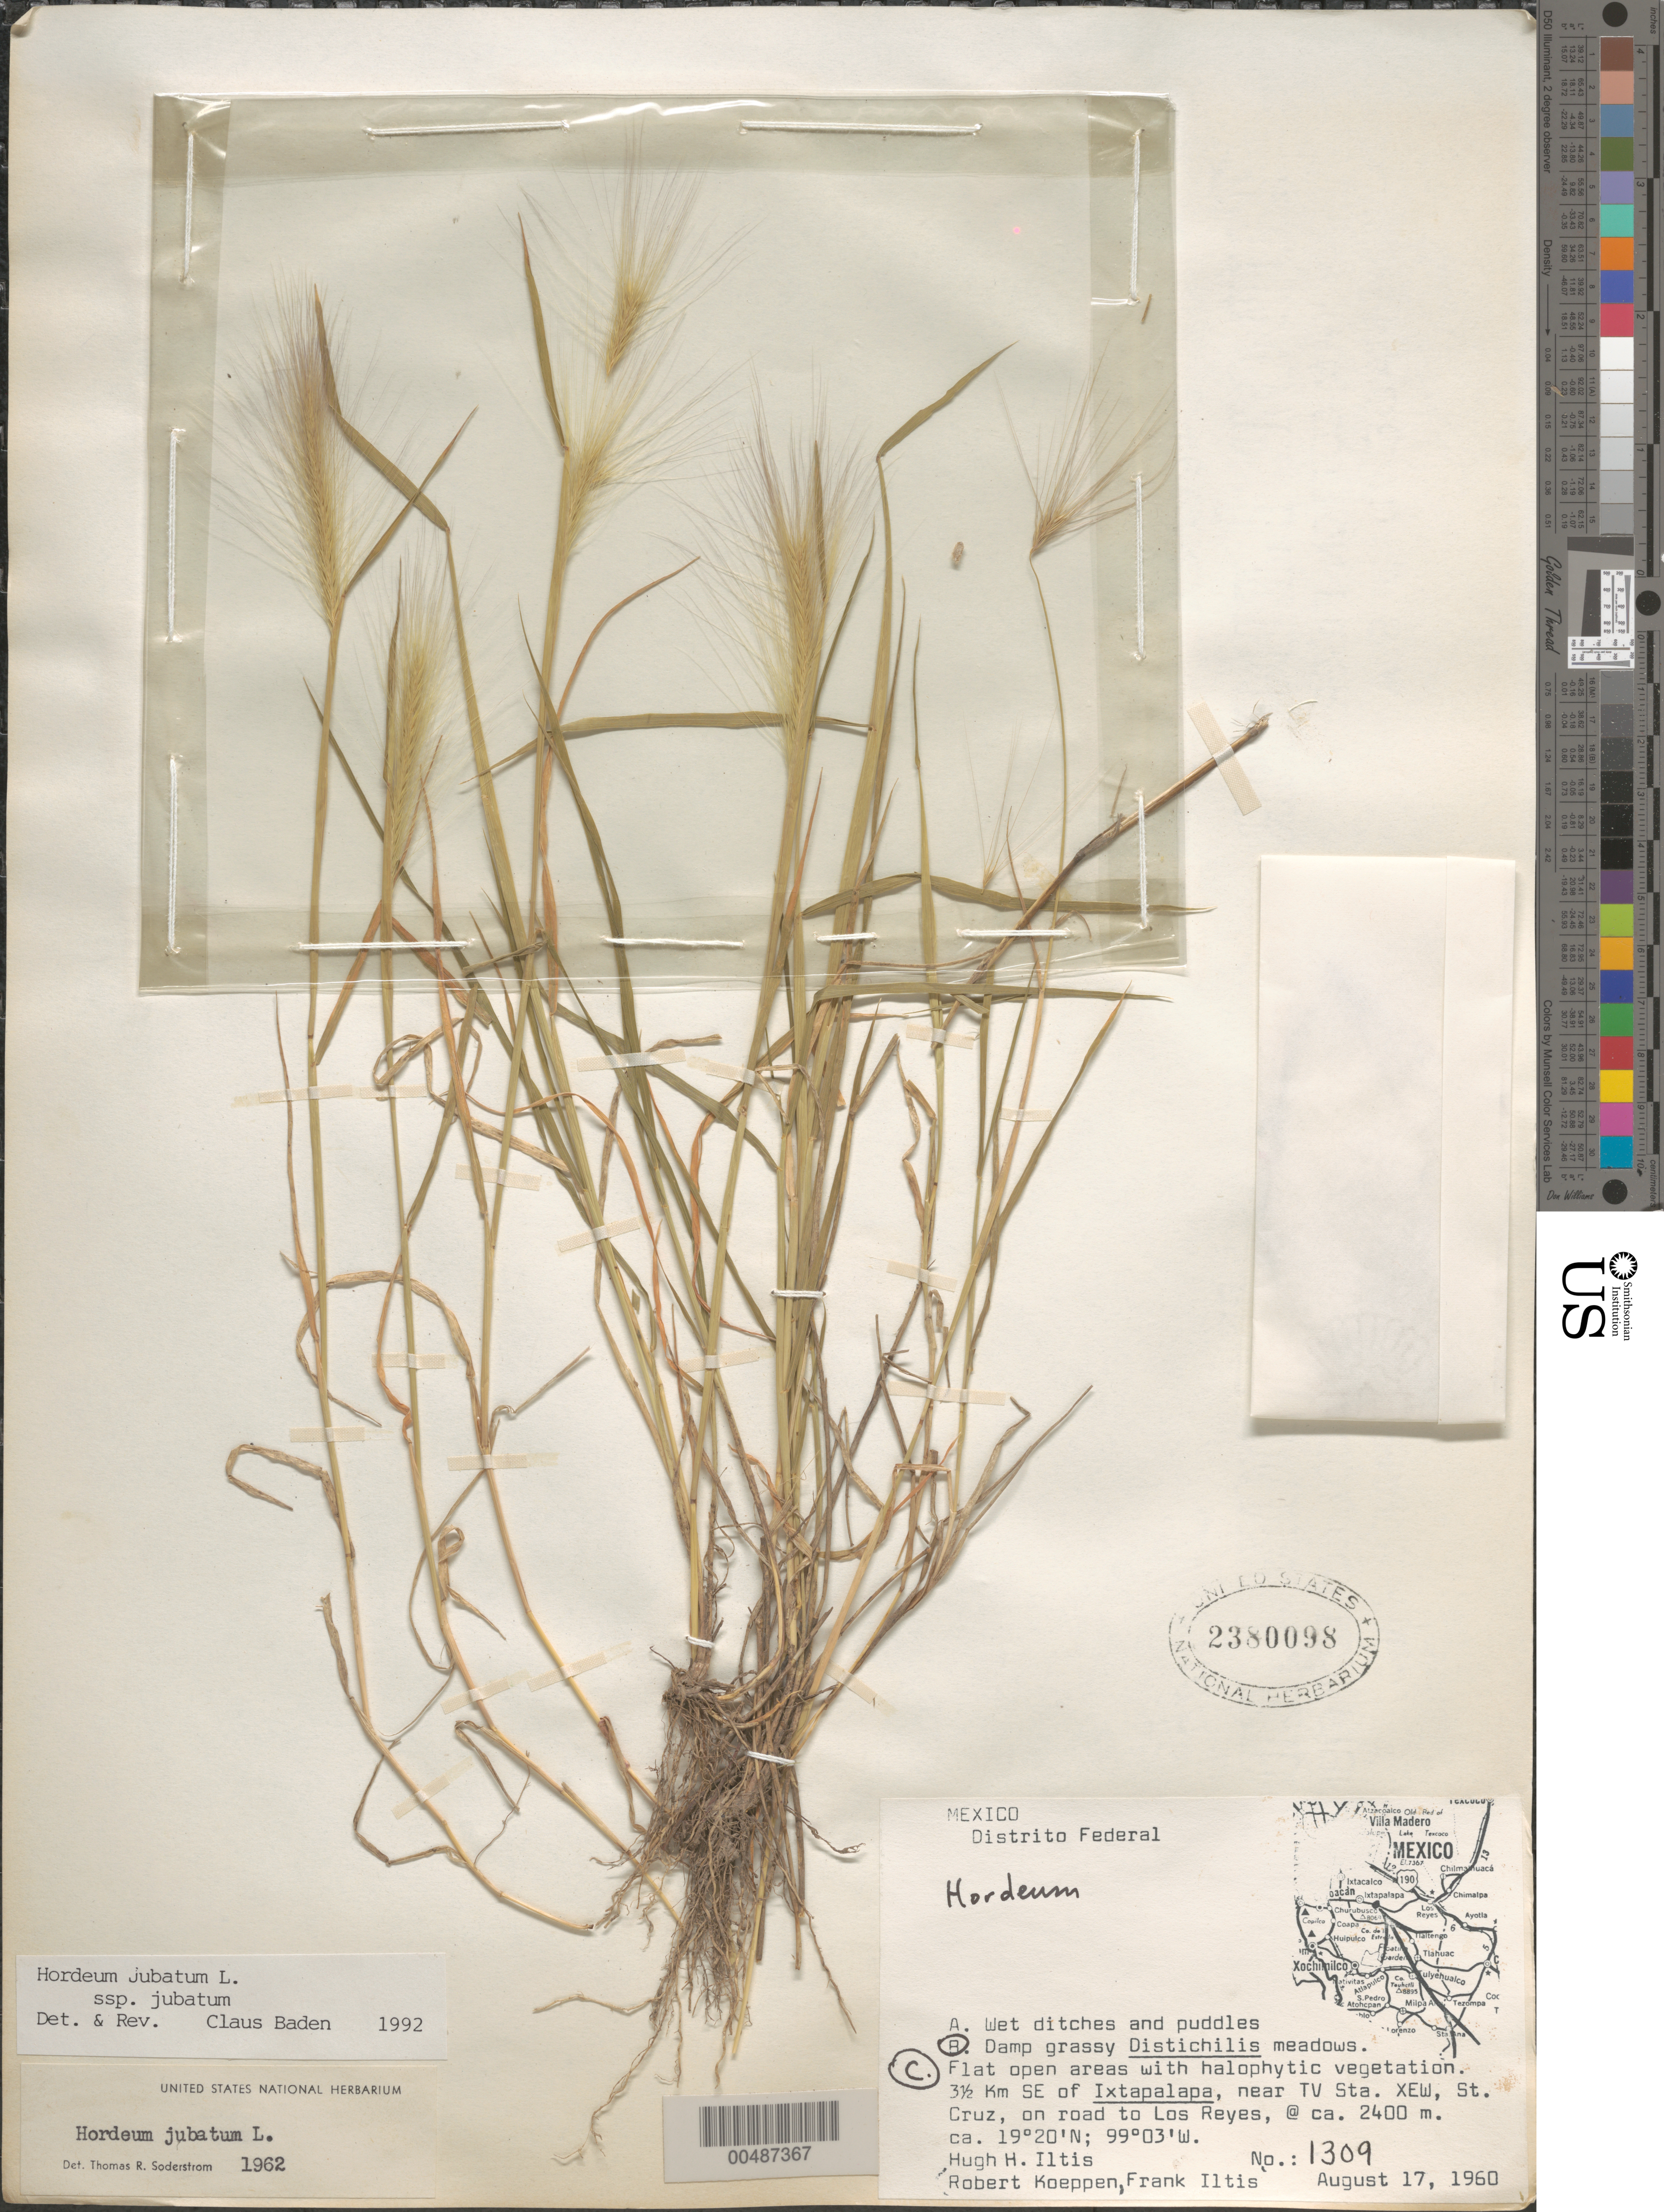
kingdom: Plantae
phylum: Tracheophyta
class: Liliopsida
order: Poales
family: Poaceae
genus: Hordeum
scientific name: Hordeum jubatum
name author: L.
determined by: Baden, C.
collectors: H. H. Iltis, R. C. Koeppen & F. S. Iltis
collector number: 1309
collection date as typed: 17 Aug 1960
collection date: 1960-08-17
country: Mexico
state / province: Distrito Federal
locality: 3.5 km SE of Ixtapalapa, near TV Sta. XEW, St. Cruz, on rd to Los Reyes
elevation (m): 2400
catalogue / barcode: US 2380098